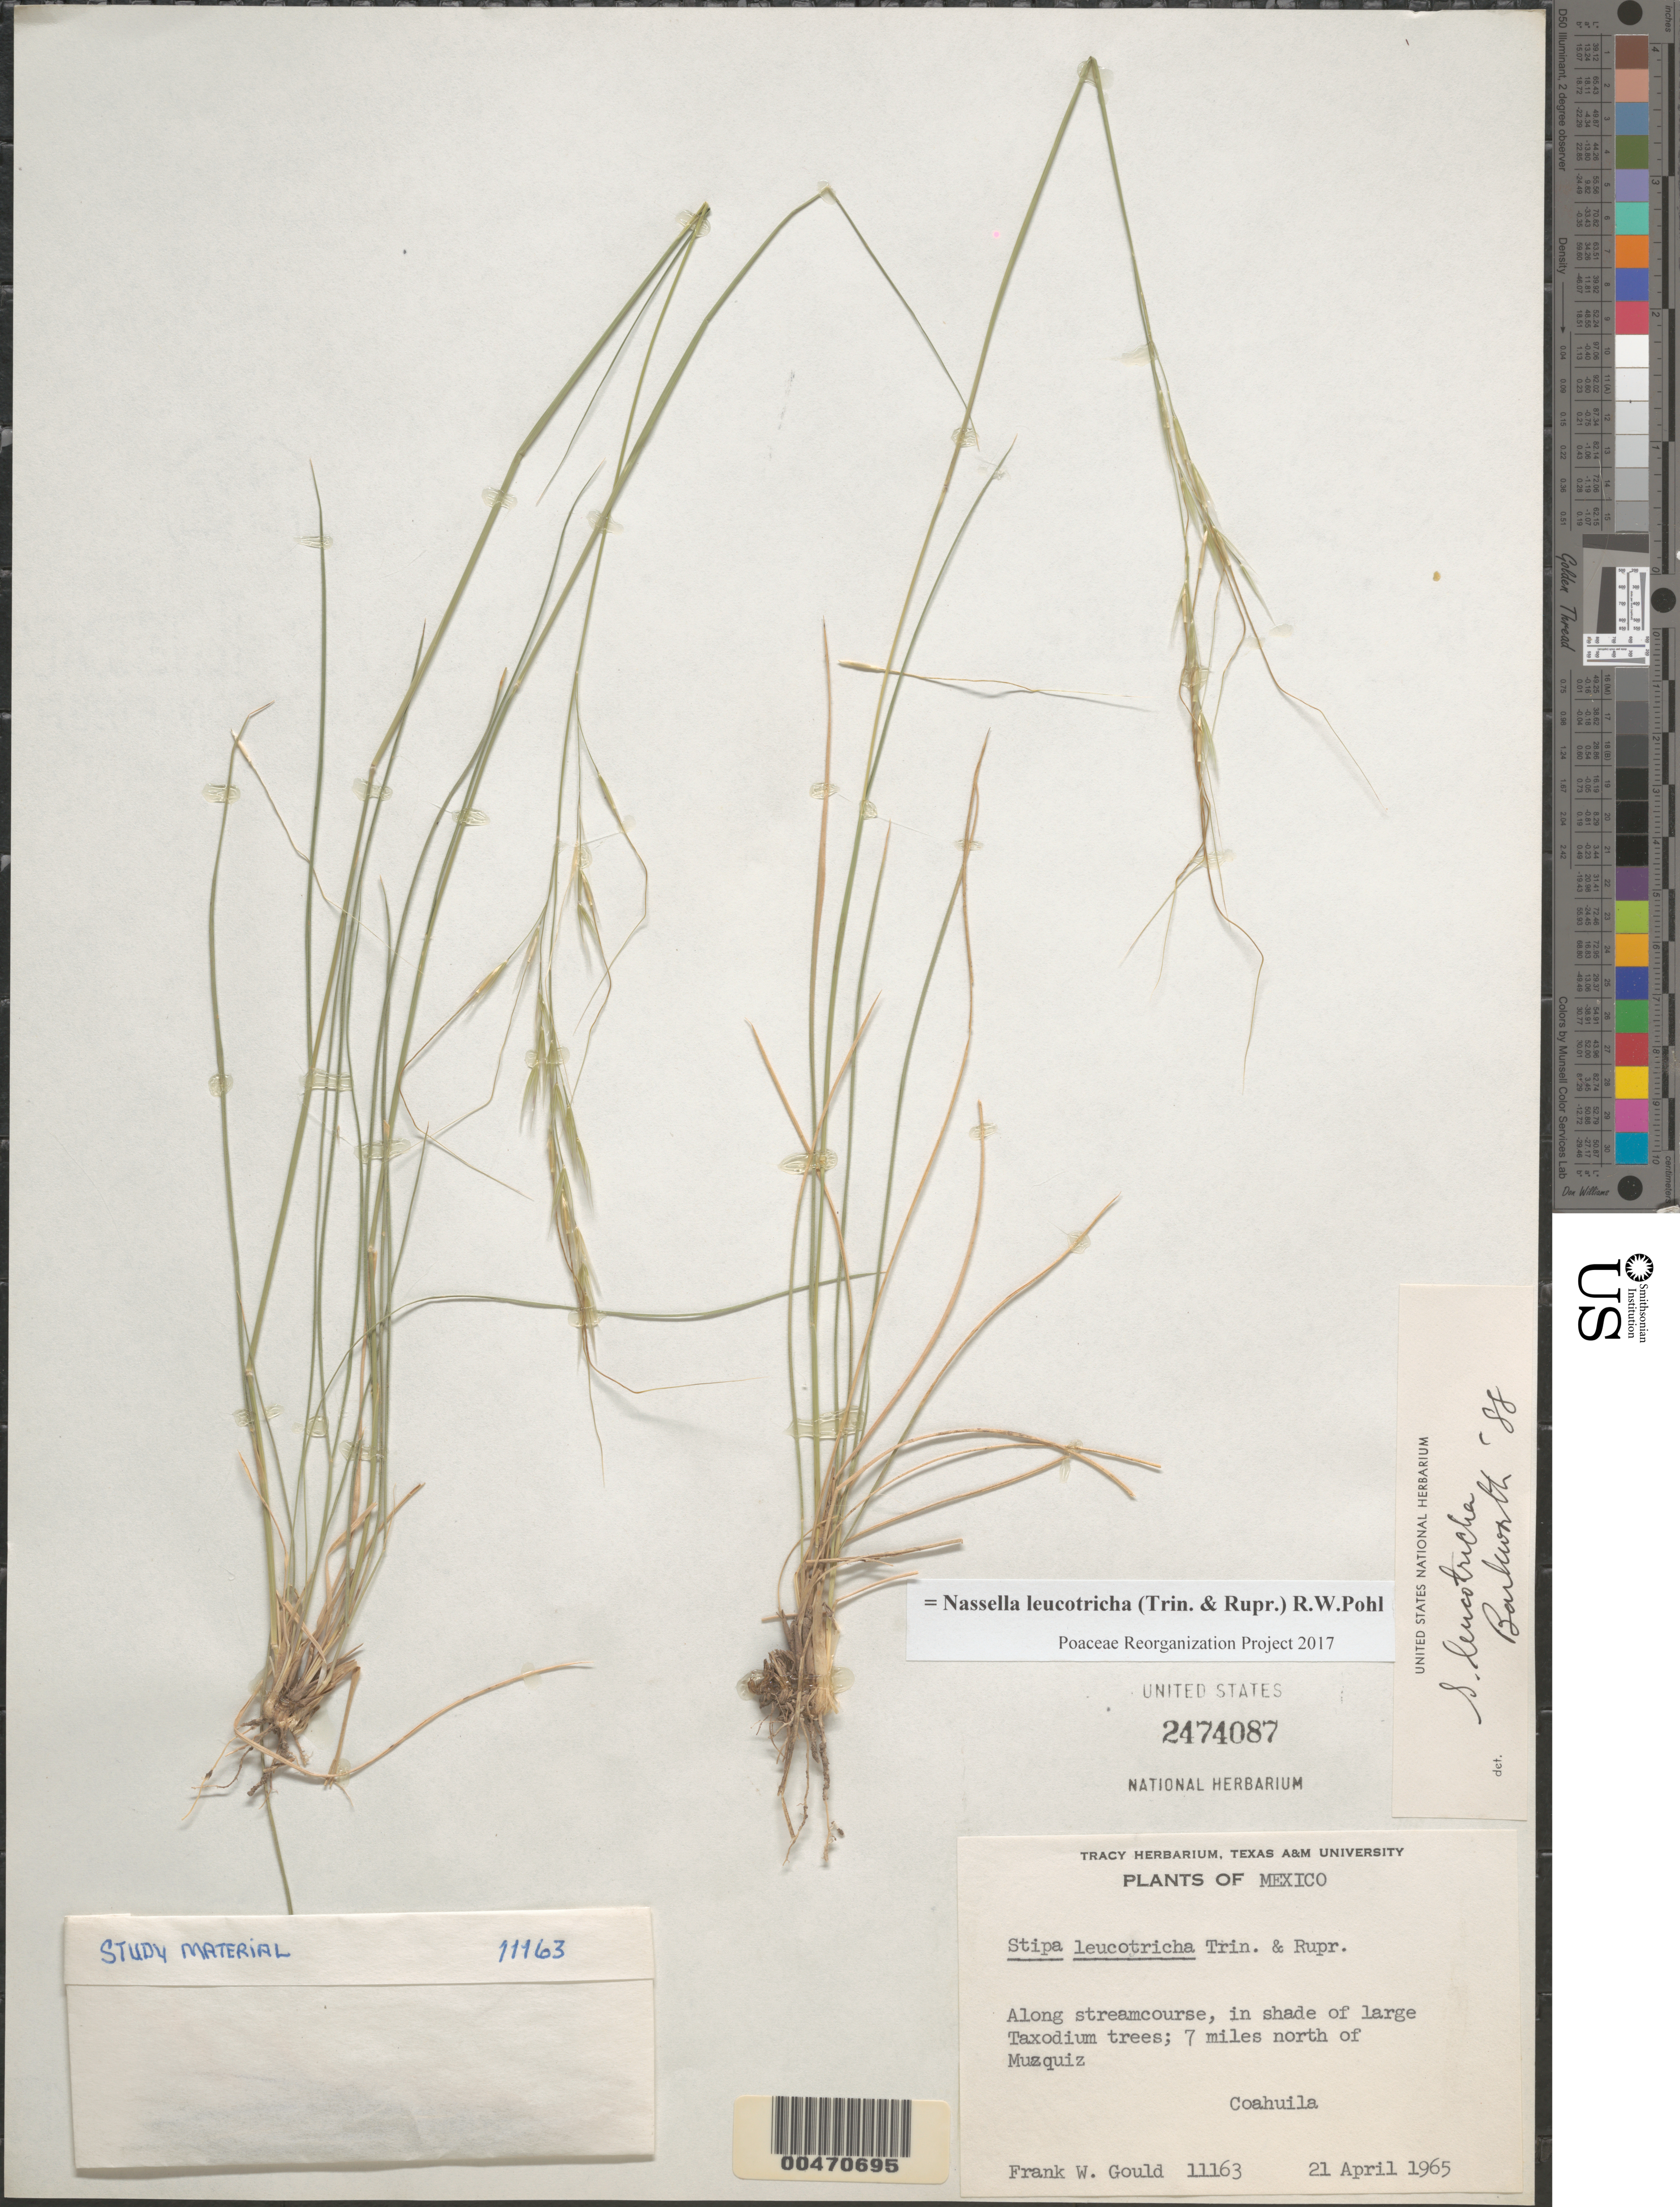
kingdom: Plantae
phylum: Tracheophyta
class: Liliopsida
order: Poales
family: Poaceae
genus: Nassella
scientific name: Nassella leucotricha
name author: (Trin. & Rupr.) R.W. Pohl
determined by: Poaceae Reorganization Project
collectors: F. W. Gould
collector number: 11163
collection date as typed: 21 Apr 1965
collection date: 1965-04-21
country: Mexico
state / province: Coahuila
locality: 7 mi N of Muzquiz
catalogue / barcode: US 2474087